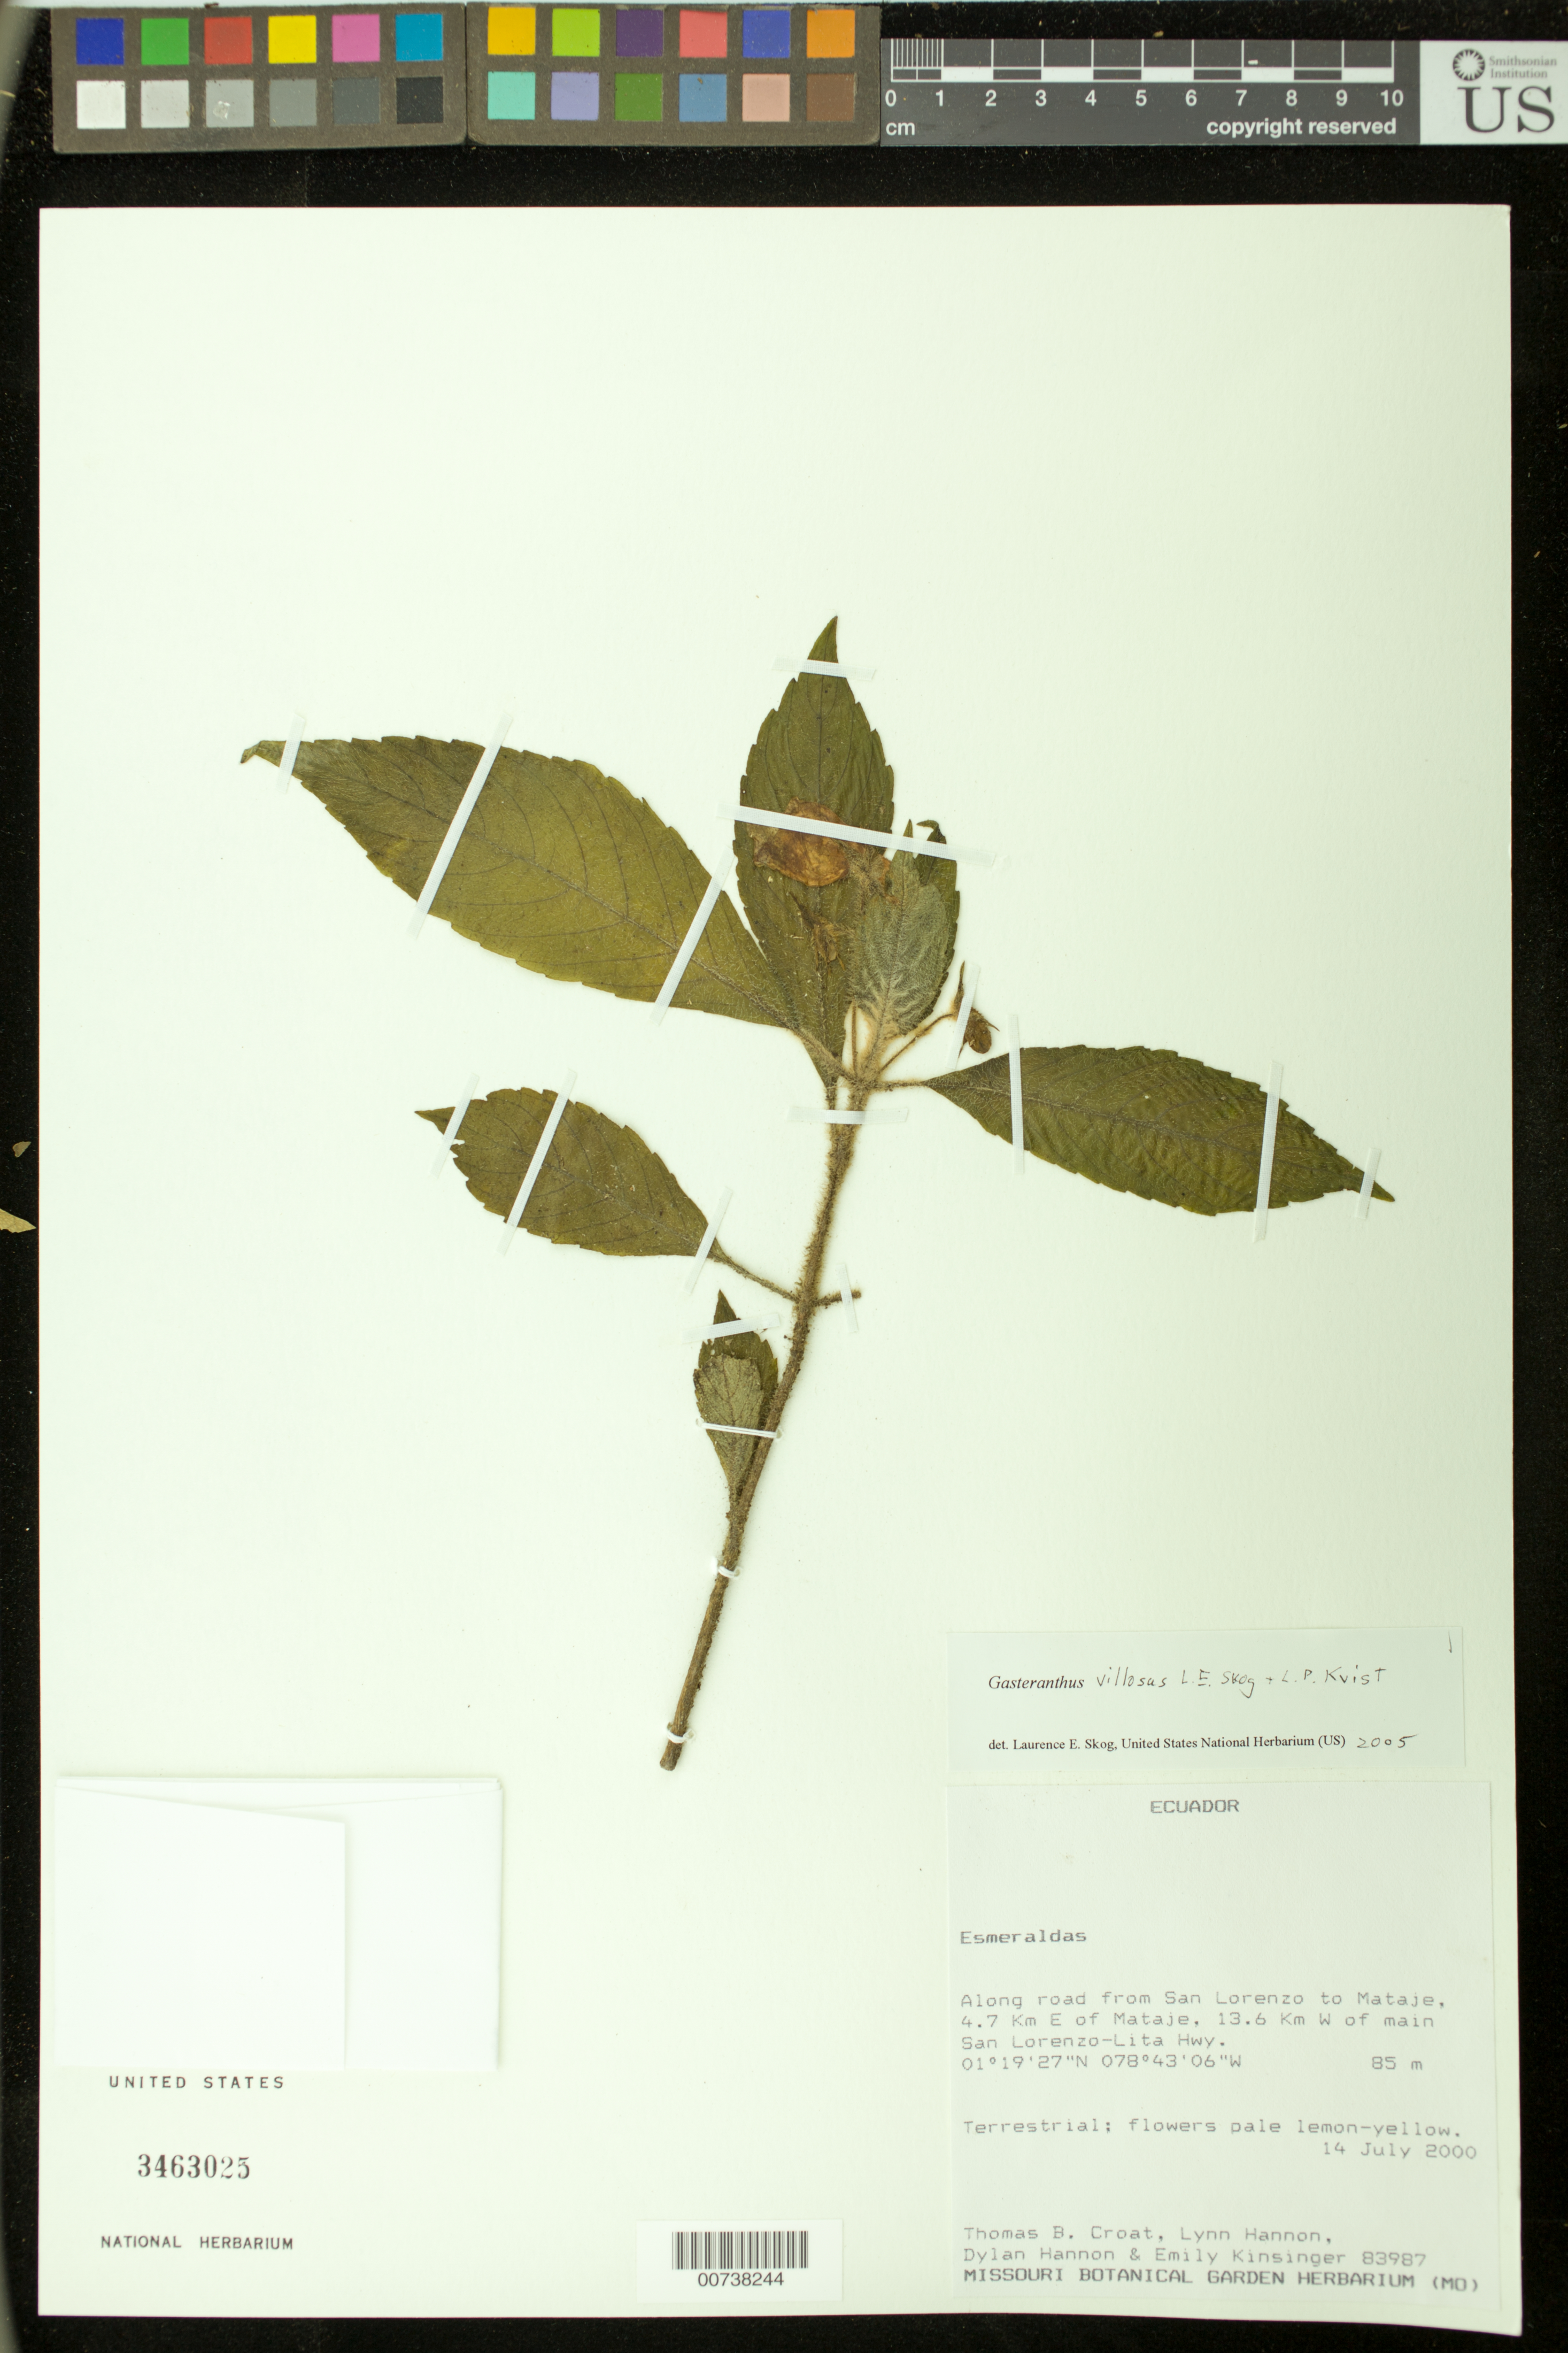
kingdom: Plantae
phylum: Tracheophyta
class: Magnoliopsida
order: Lamiales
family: Gesneriaceae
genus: Gasteranthus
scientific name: Gasteranthus villosus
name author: L.E. Skog & L.P. Kvist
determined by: Skog, Laurence E.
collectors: T. B. Croat, L. Hannon, D. Hannon & E. Kinsinger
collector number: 83987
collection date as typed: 14 Jul 2000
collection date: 2000-07-14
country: Ecuador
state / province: Esmeraldas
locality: Along road from San Lorenzo to Mataje, 4.7 km E of Mataje, 13.6 km W of main San Lorenzo-Lita Hwy.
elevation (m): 85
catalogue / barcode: US 3463025